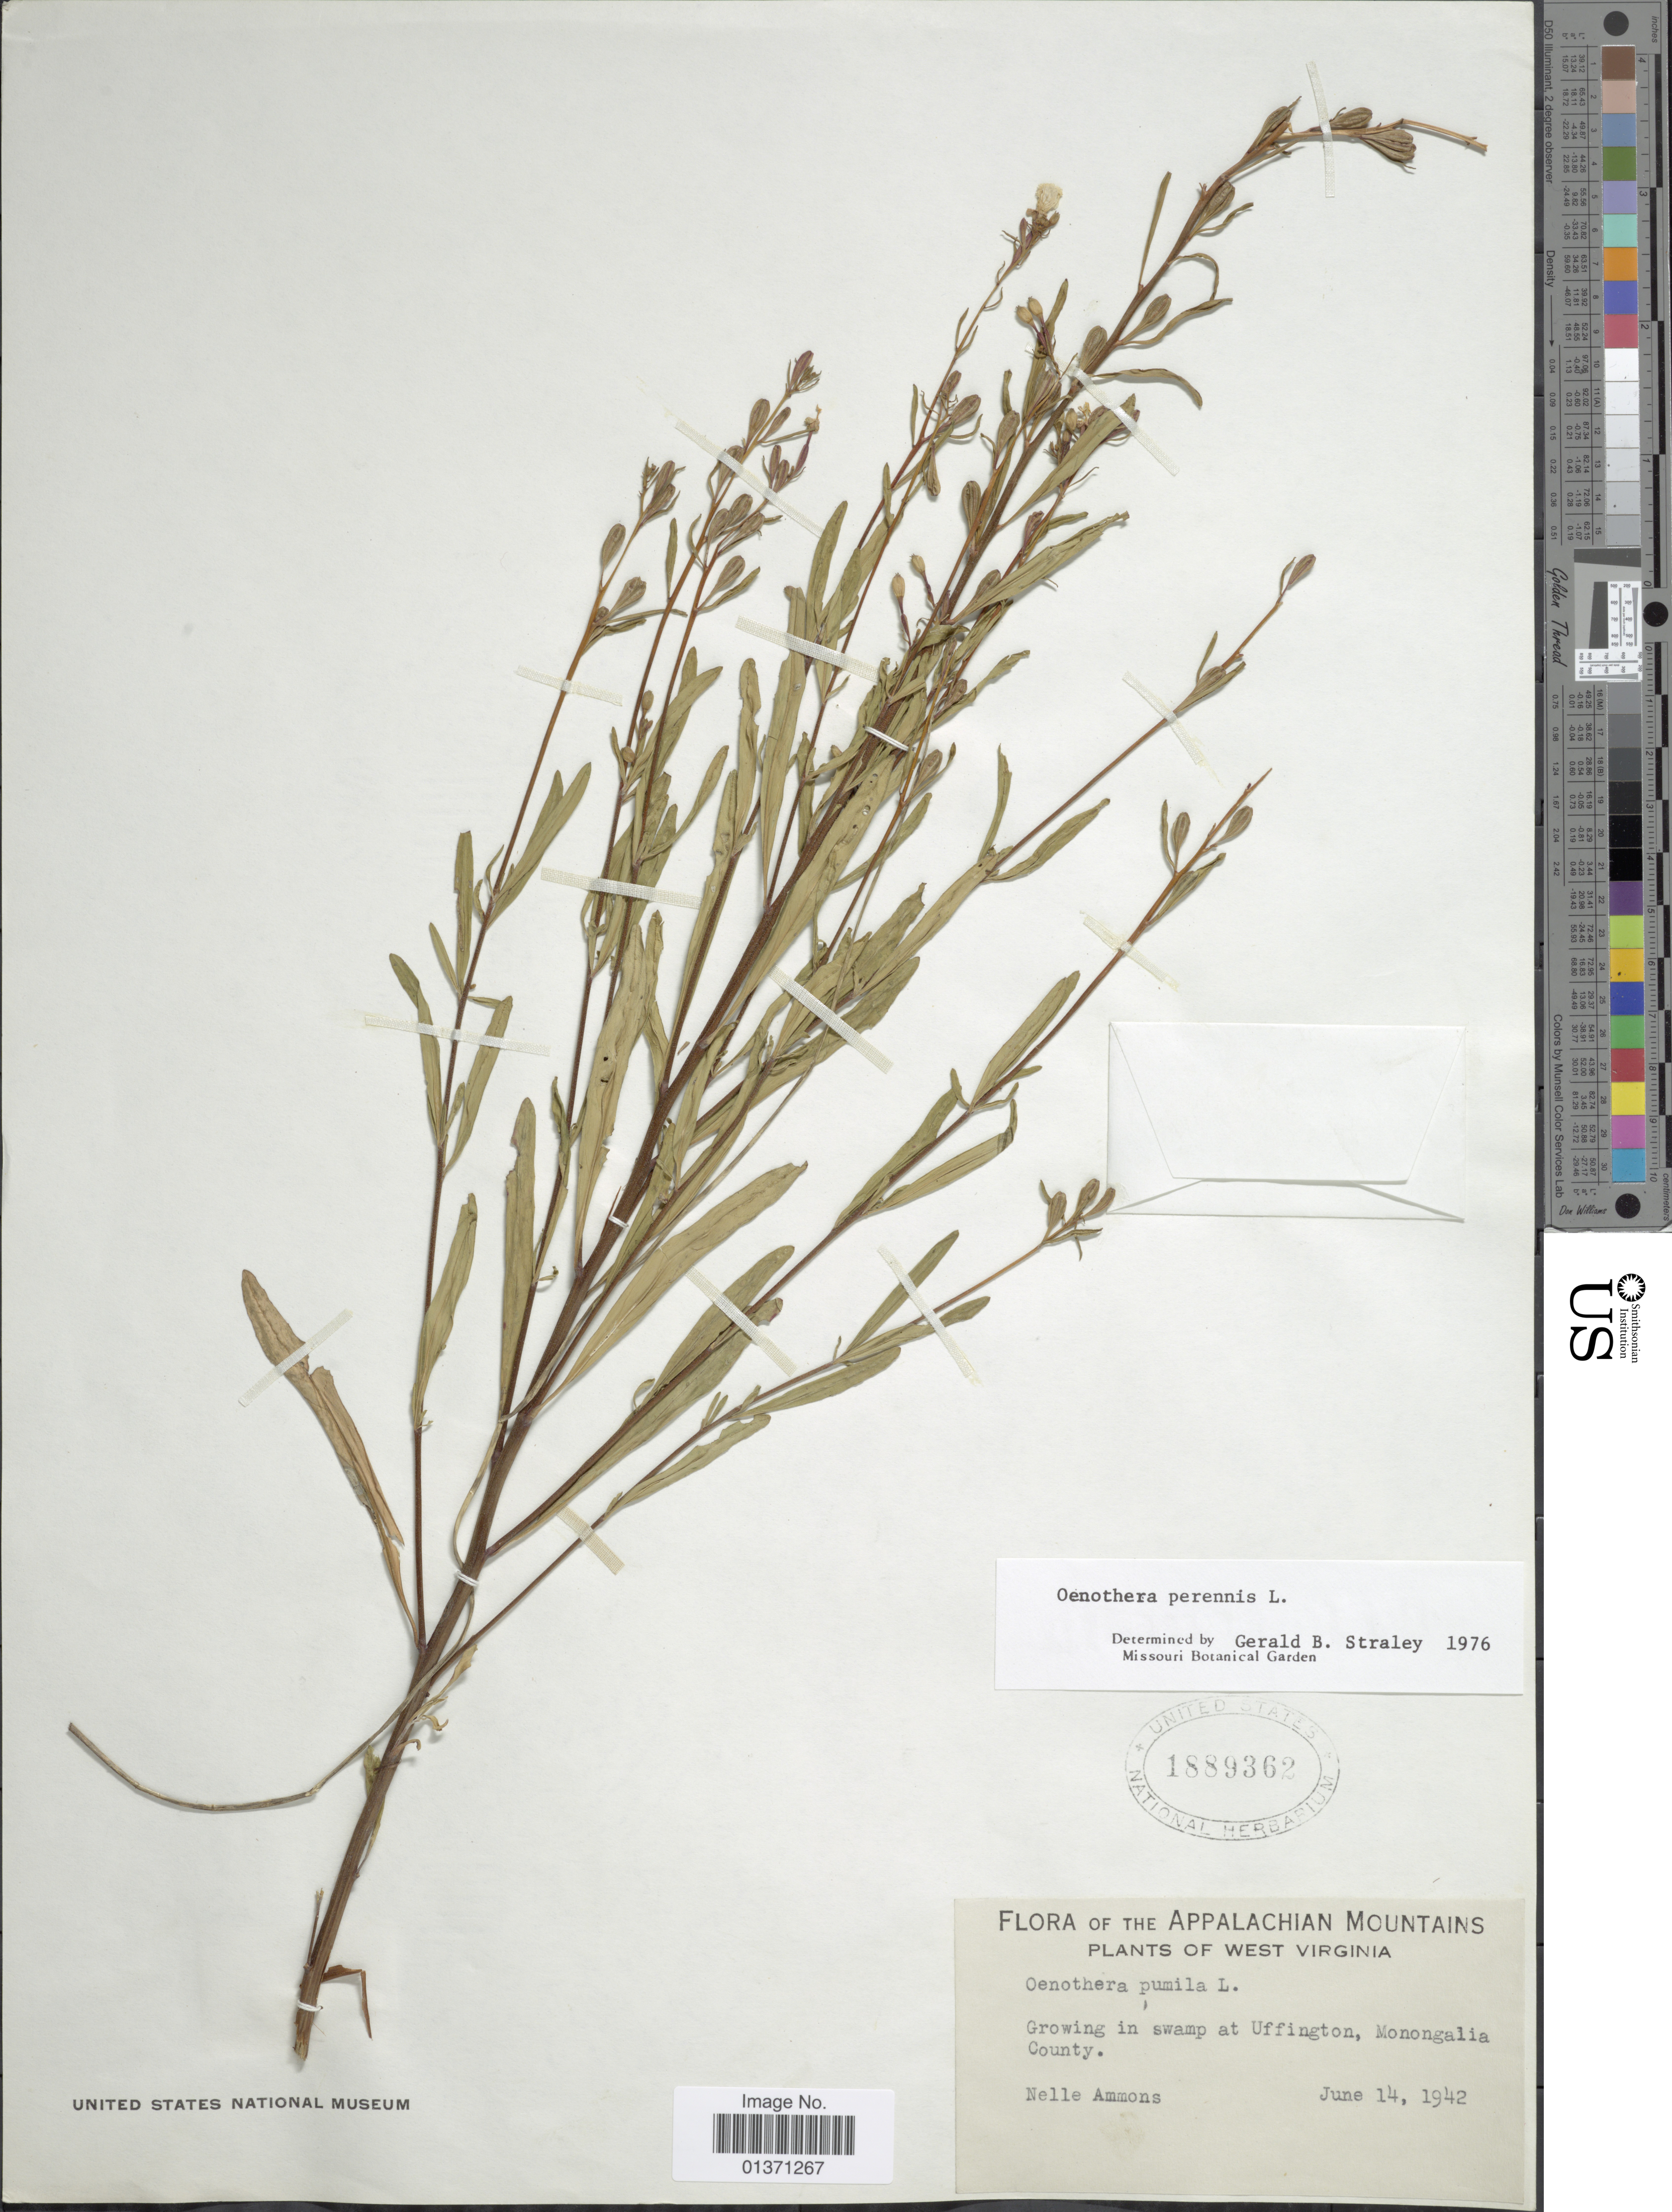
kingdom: Plantae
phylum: Tracheophyta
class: Magnoliopsida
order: Myrtales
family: Onagraceae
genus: Oenothera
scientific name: Oenothera perennis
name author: L.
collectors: N. Ammons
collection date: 1942-06-14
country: United States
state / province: West Virginia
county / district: Monongalia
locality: In swamp at Uffington, Monongalia County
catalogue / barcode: US 1889362